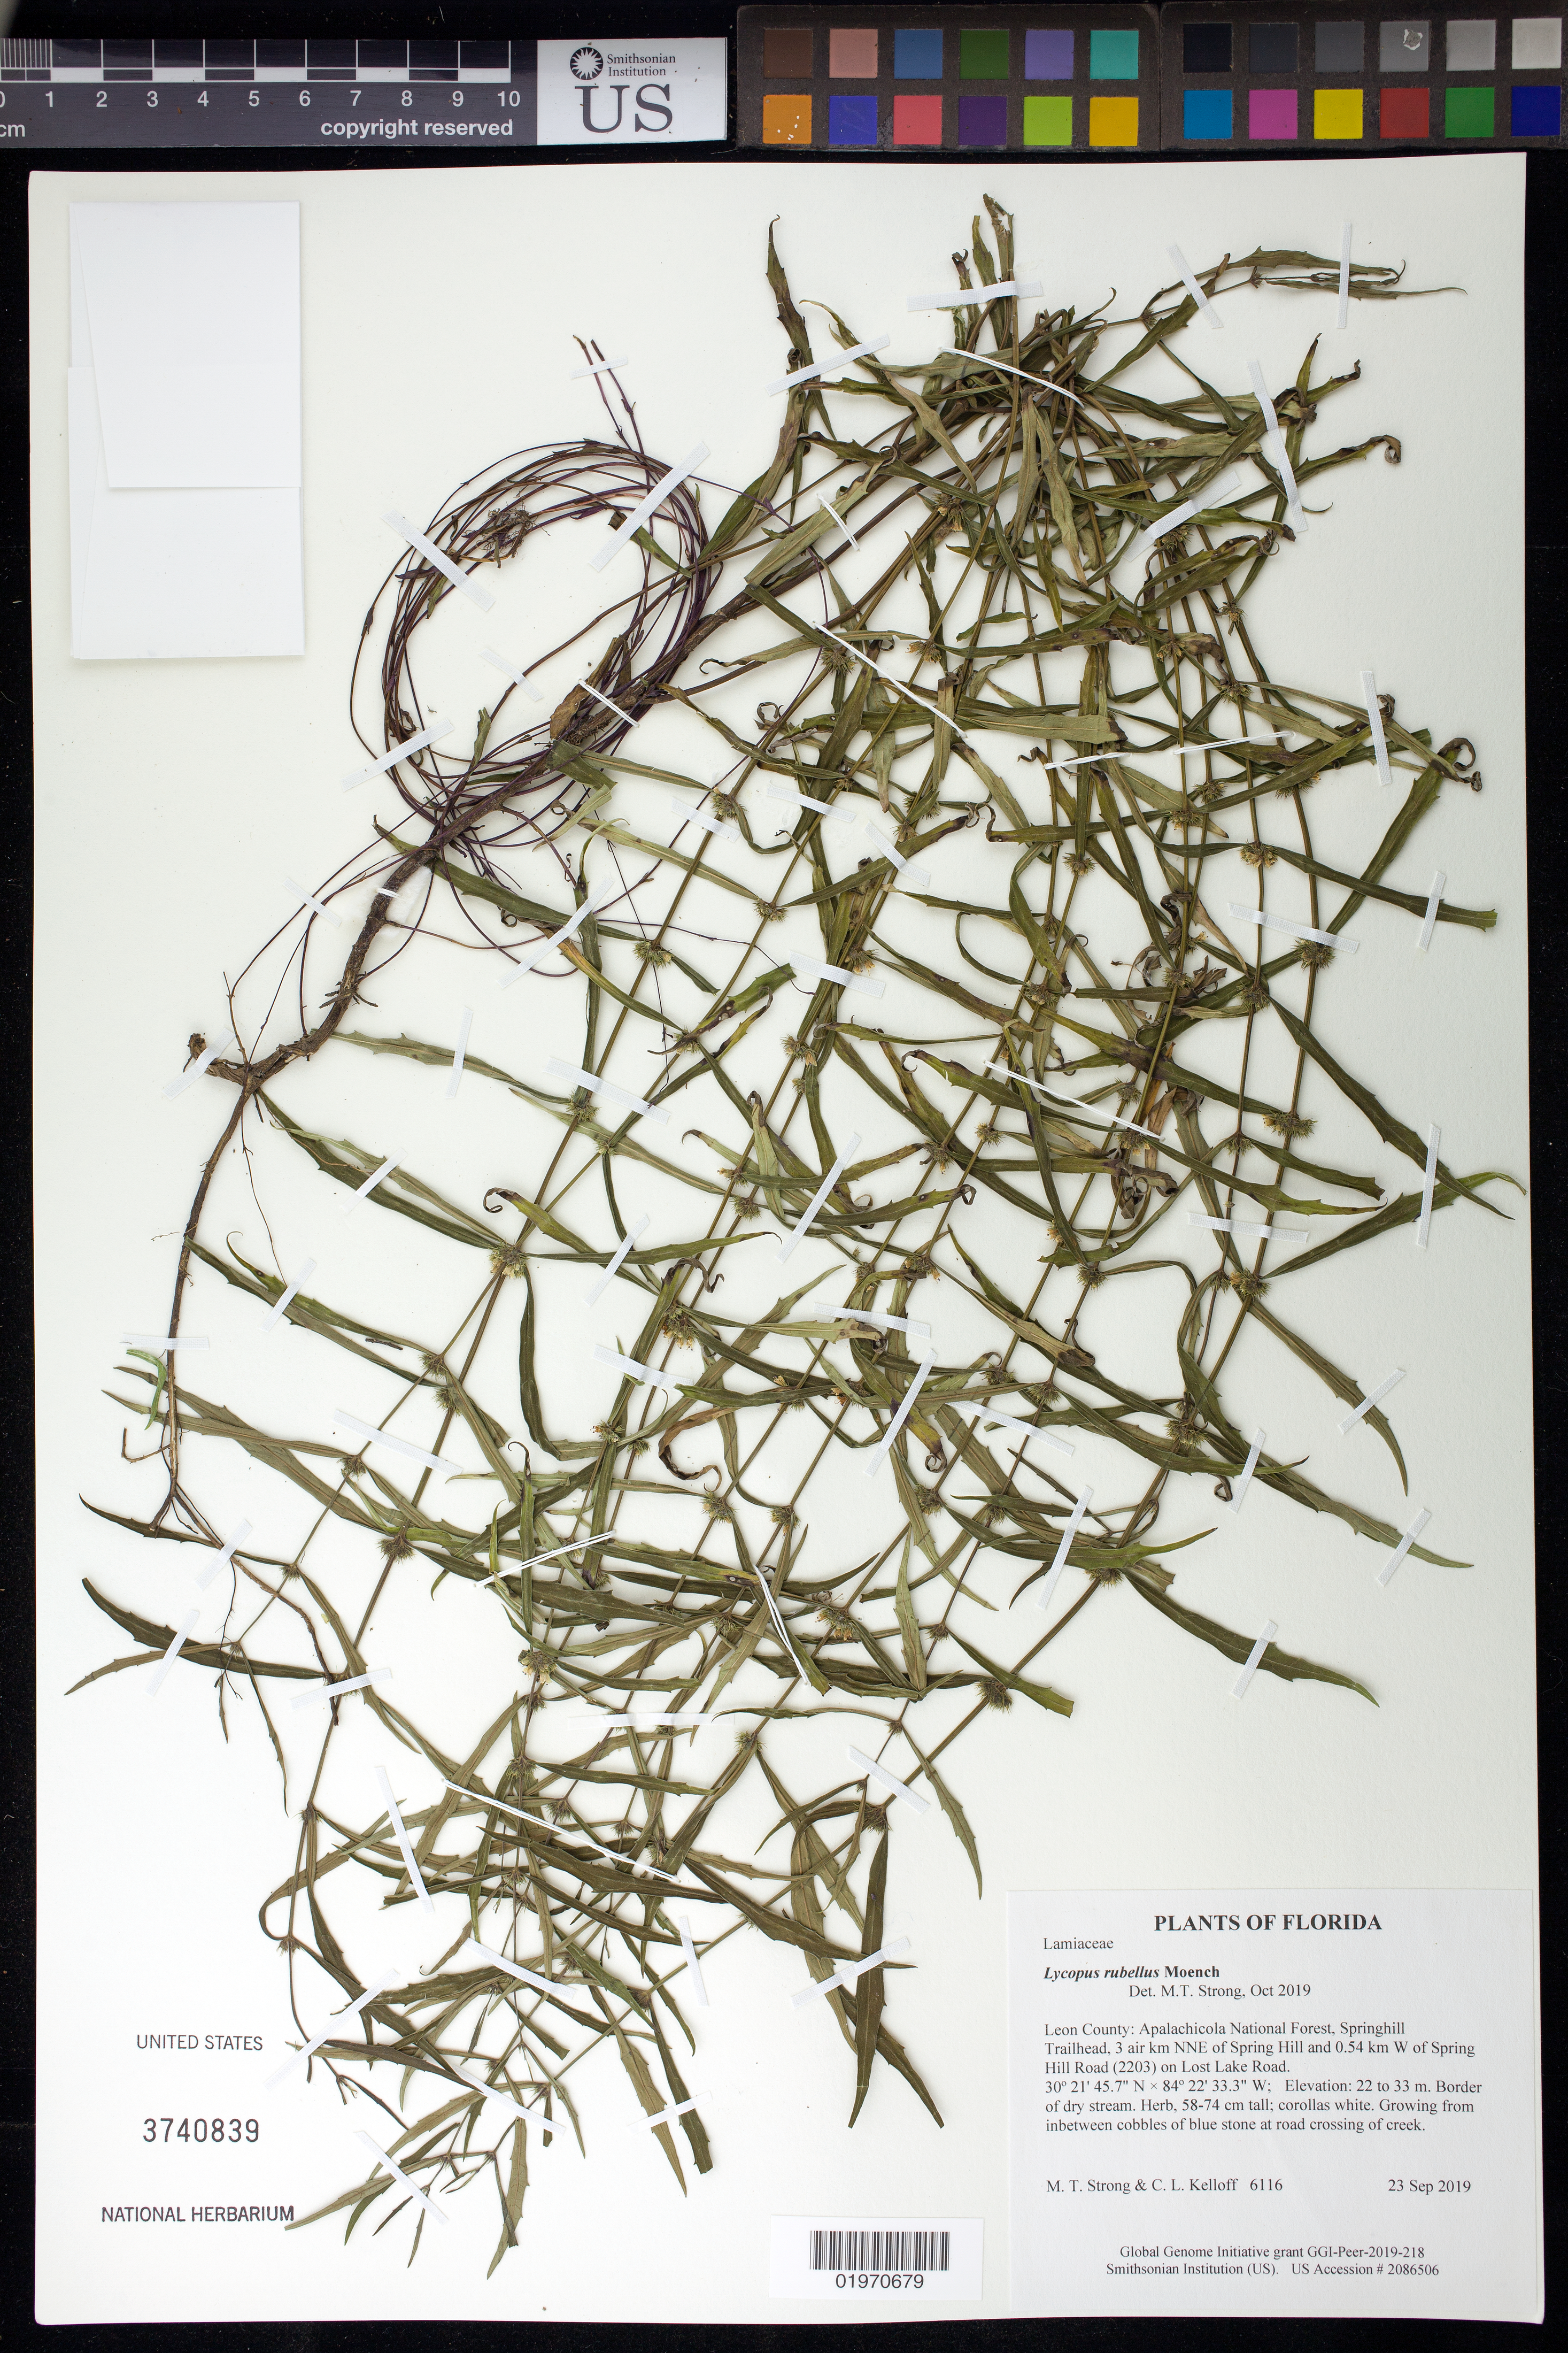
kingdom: Plantae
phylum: Tracheophyta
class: Magnoliopsida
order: Lamiales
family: Lamiaceae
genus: Lycopus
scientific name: Lycopus rubellus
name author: Moench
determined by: Strong, Mark T., (BOT), Smithsonian Institution - National Museum of Natural History (UNITED STATES)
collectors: M. T. Strong & C. L. Kelloff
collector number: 6116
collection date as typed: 23 Sep 2019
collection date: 2019-09-23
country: United States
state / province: Florida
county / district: Leon County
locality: Apalachicola National Forest, Springhill Trailhead, 3 air km NNE of Spring Hill and 0.54 km W of Spring Hill Road (2203) on Lost Lake Road.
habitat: Border of dry stream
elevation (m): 22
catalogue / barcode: US 3740839